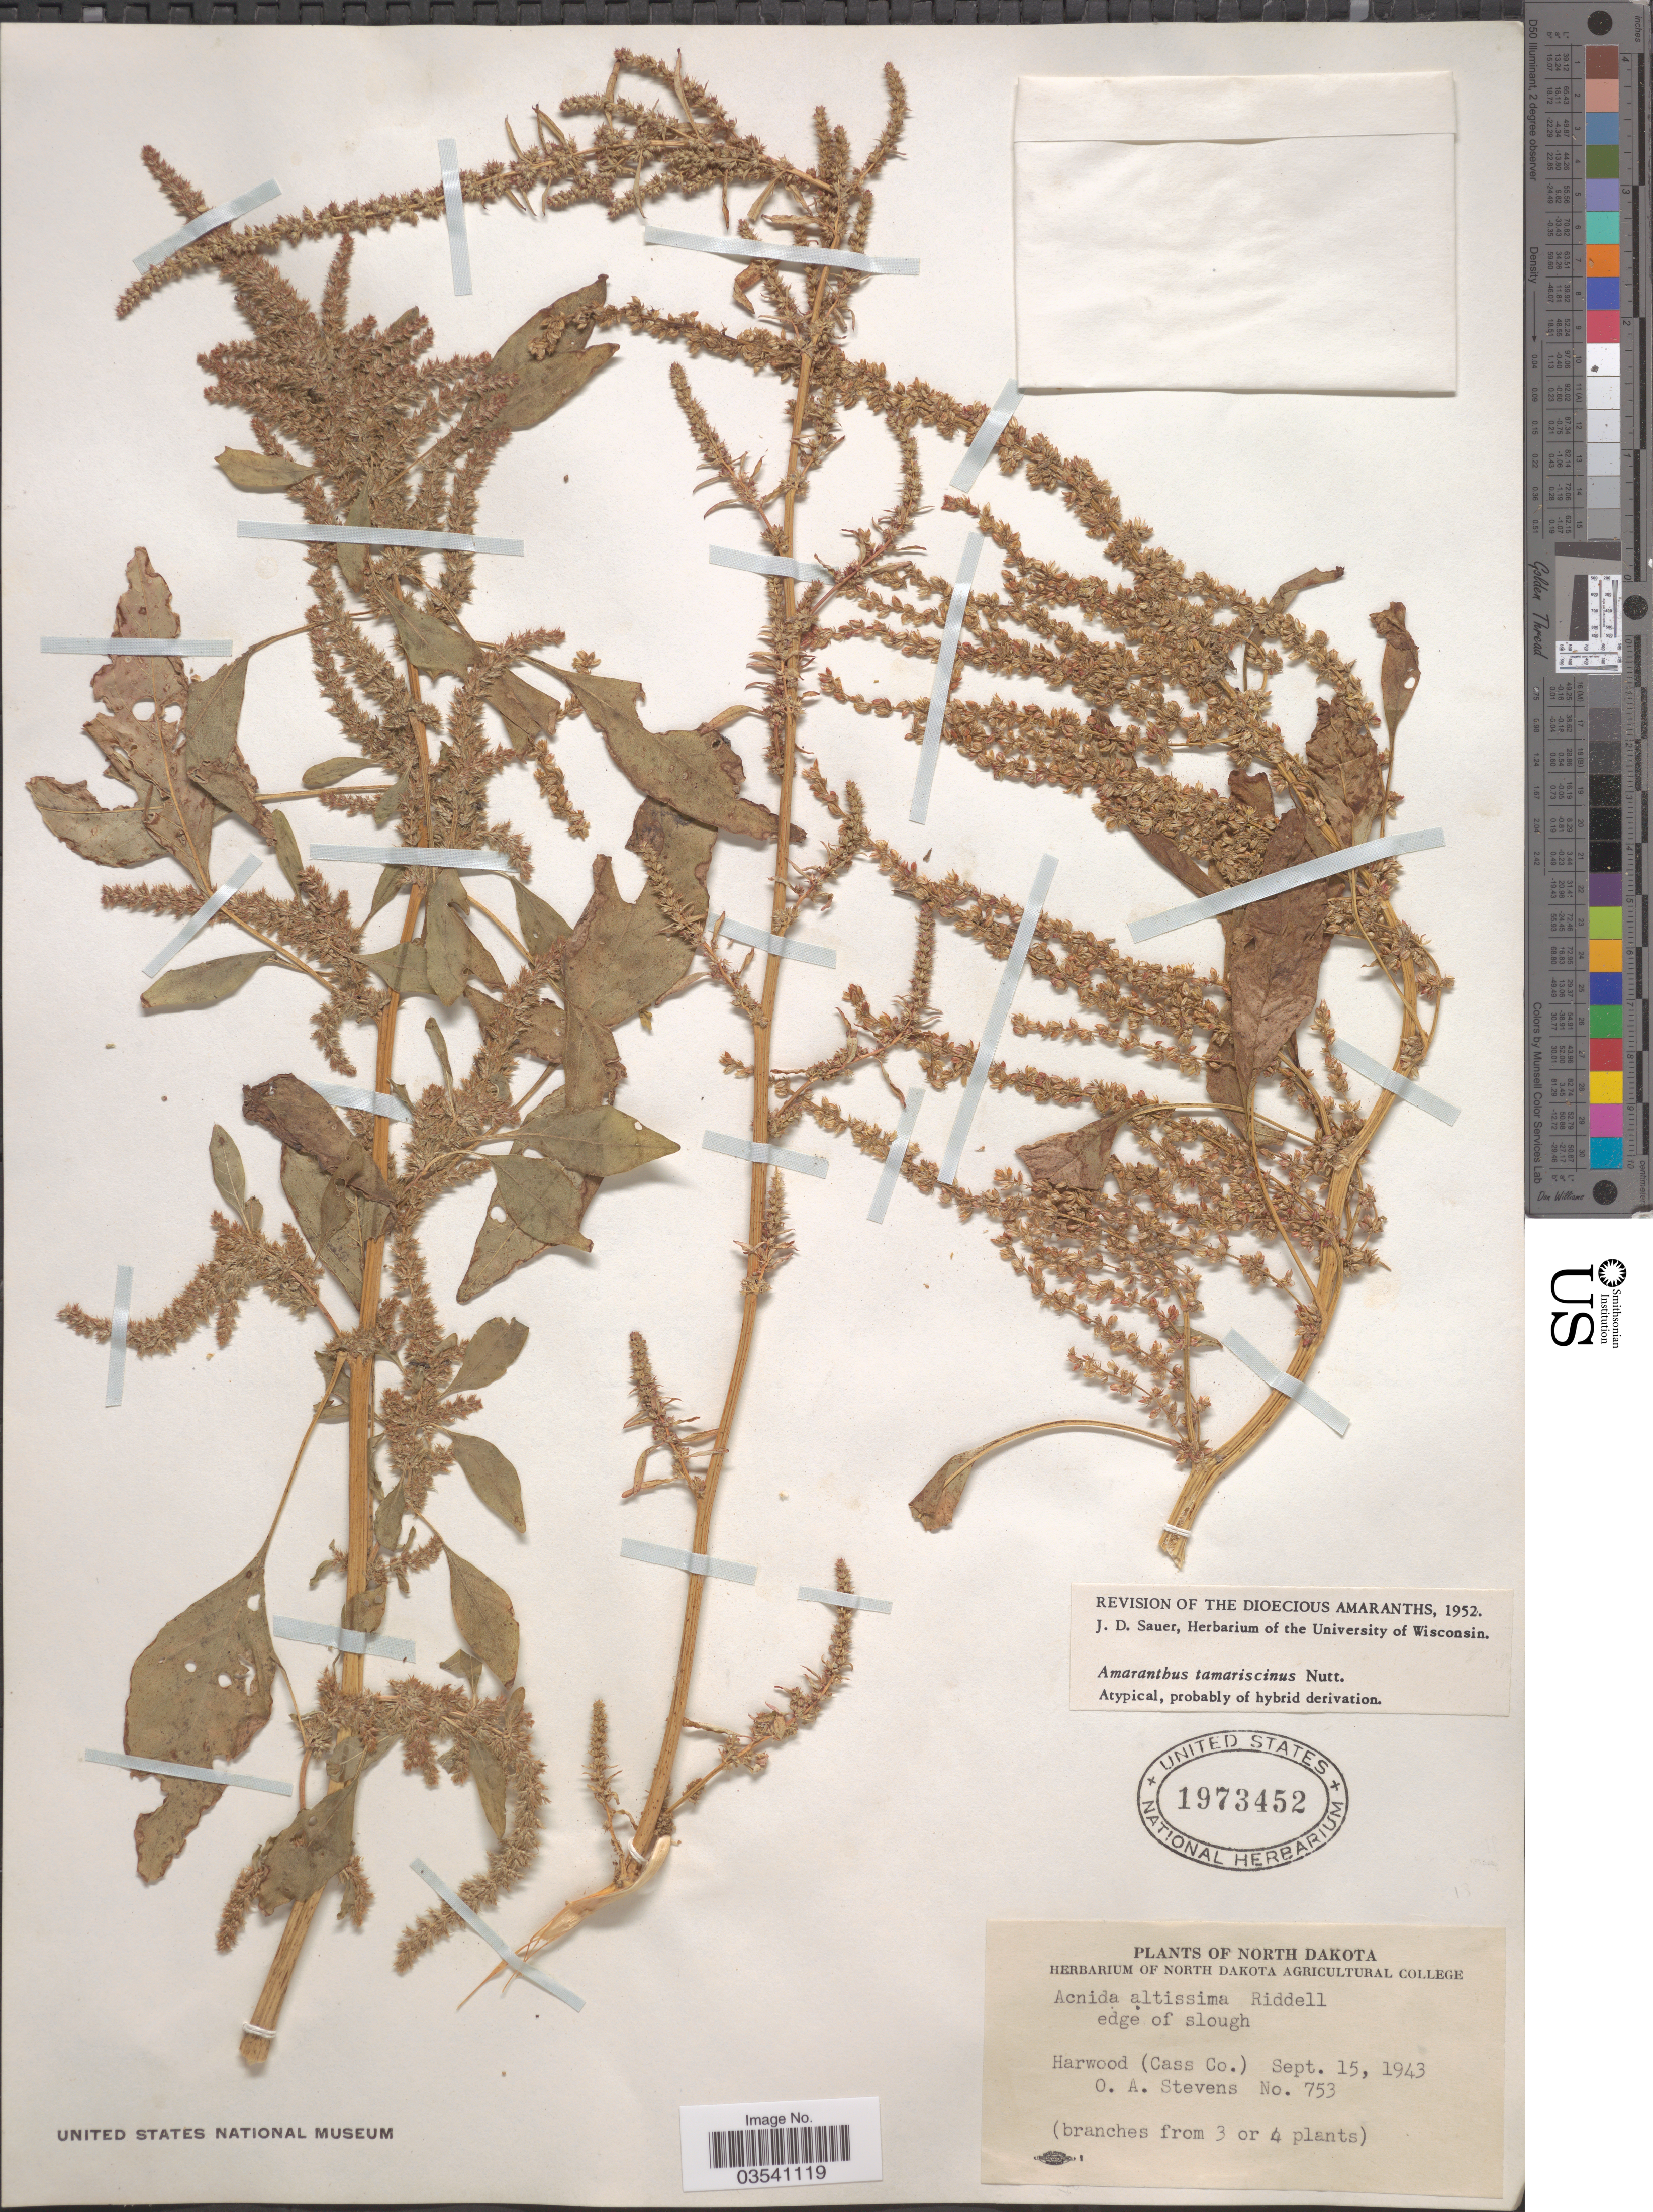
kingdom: Plantae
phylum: Tracheophyta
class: Magnoliopsida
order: Caryophyllales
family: Amaranthaceae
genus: Amaranthus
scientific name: Amaranthus tamariscinus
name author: Nutt.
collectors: O. A. Stevens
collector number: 753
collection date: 1943-09-15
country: United States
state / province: North Dakota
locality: Harwood (Cass Co.).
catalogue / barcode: US 1973452